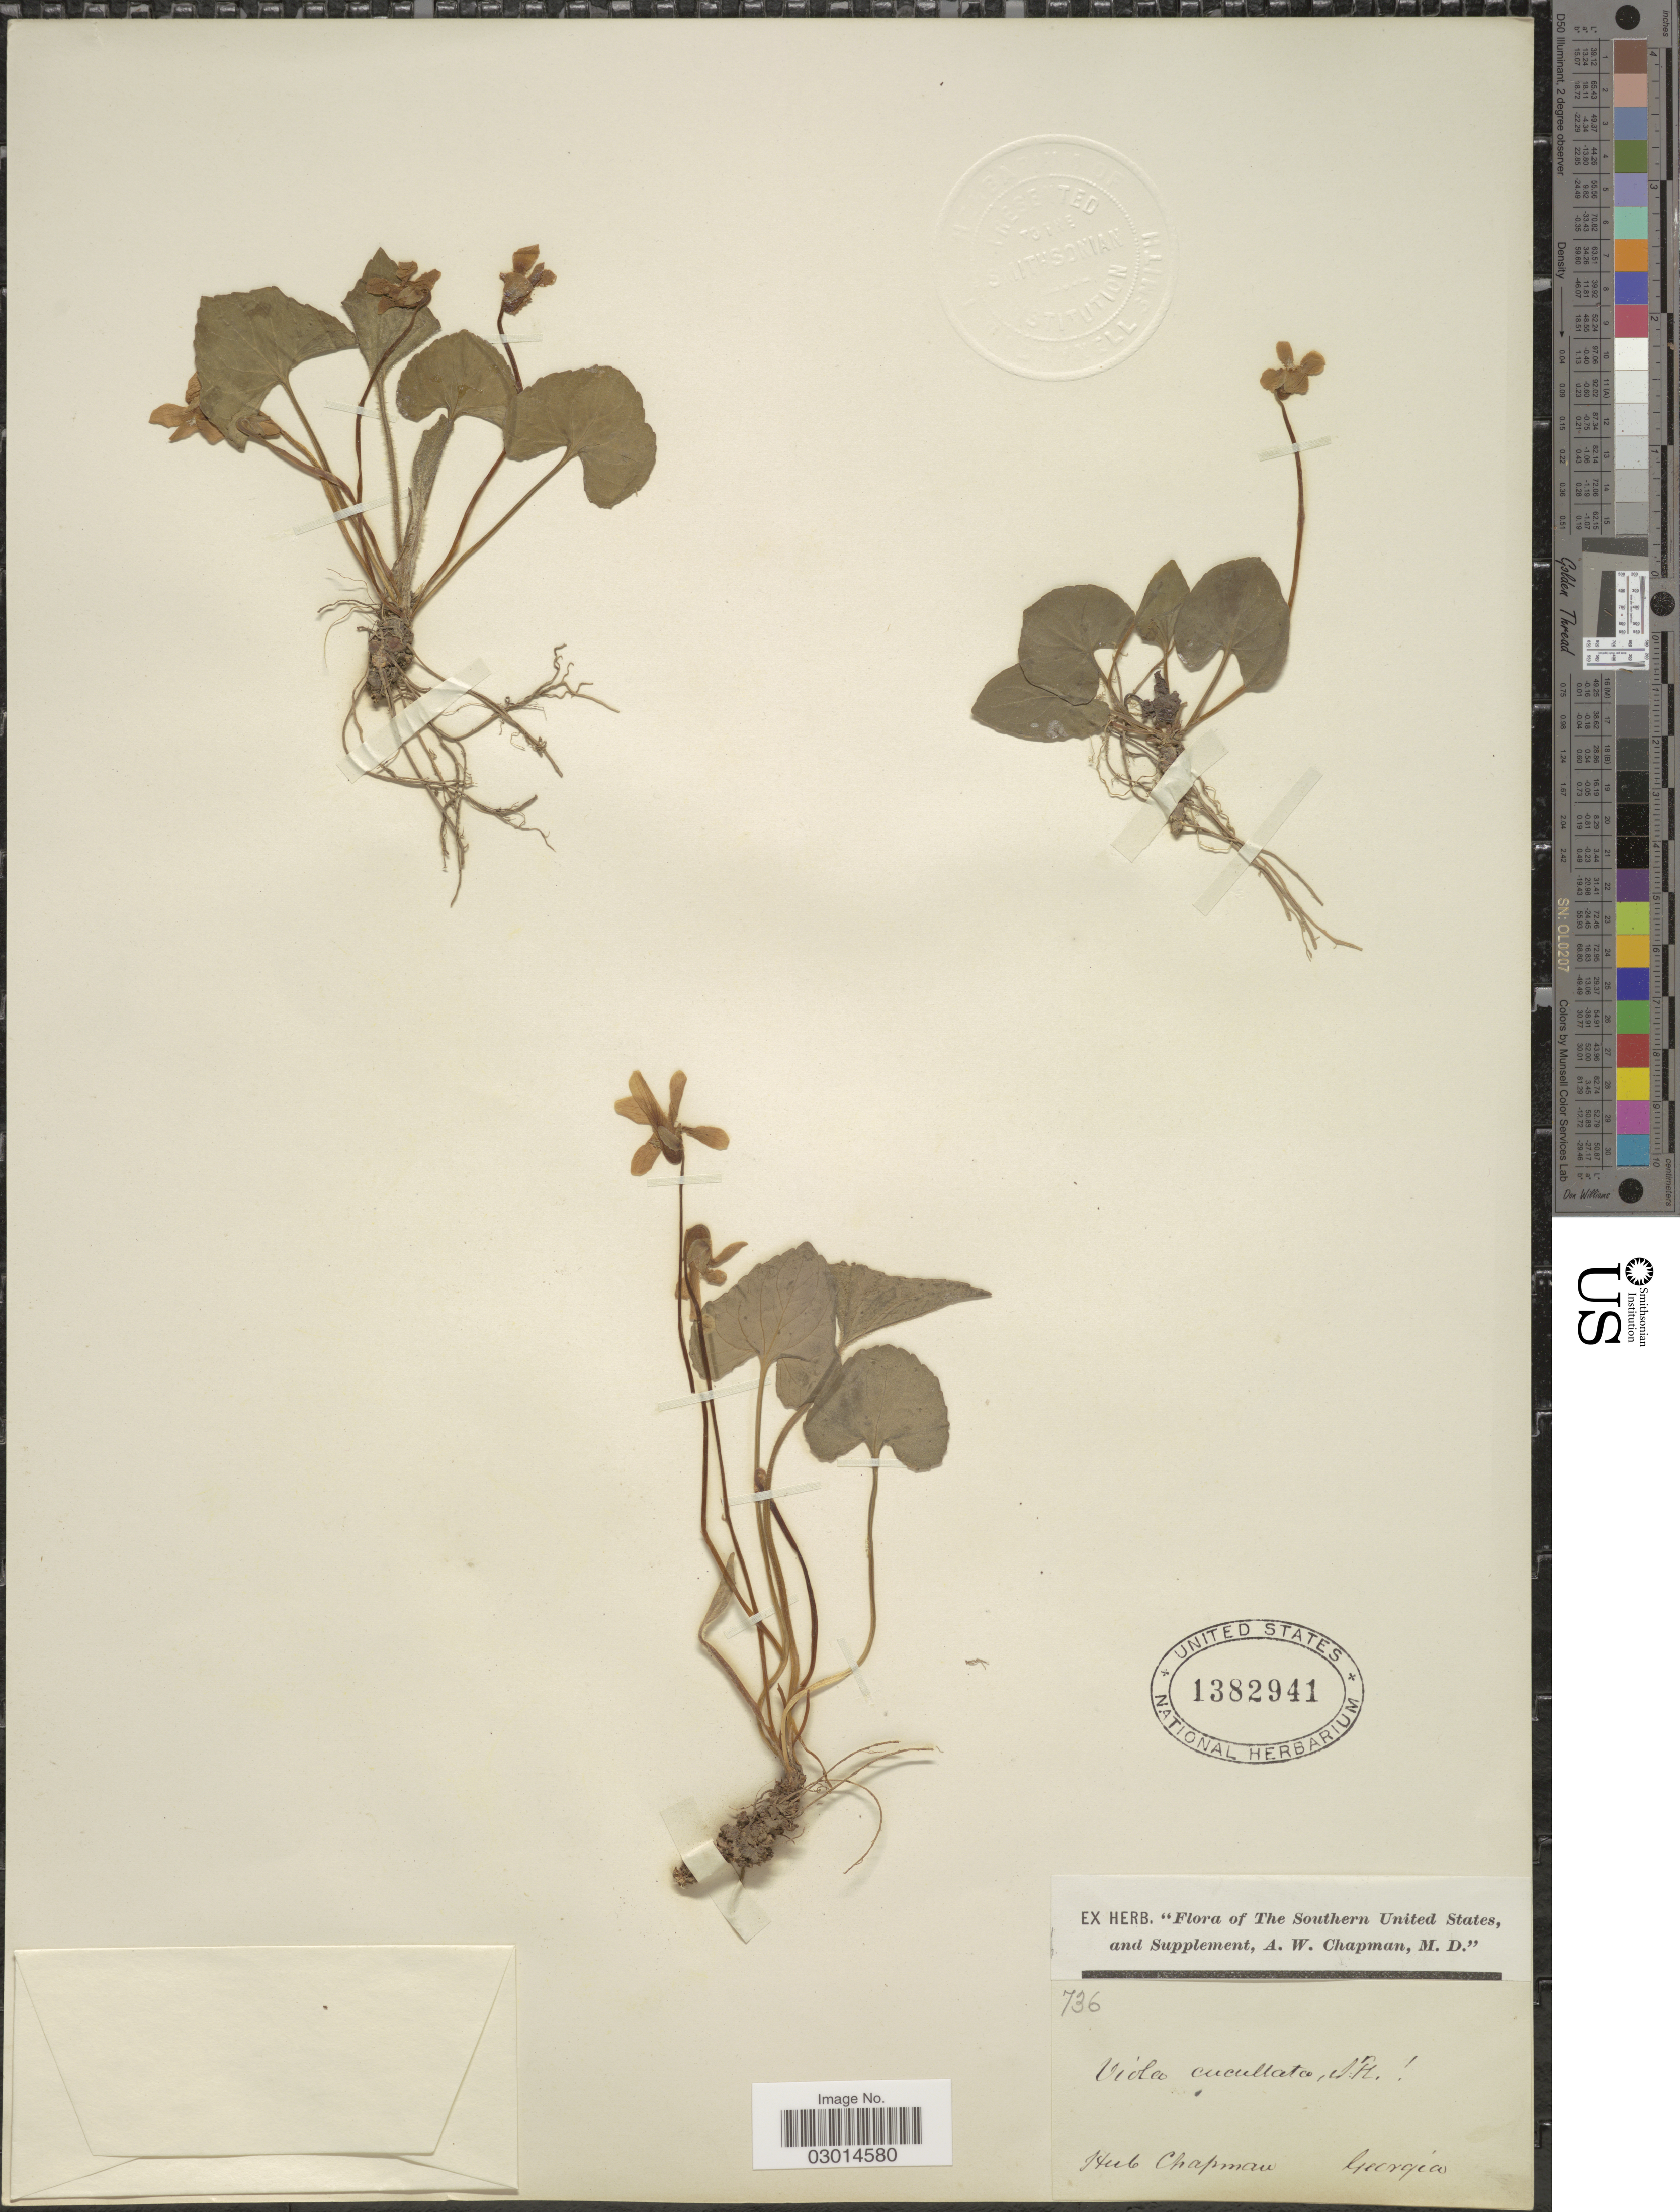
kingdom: Plantae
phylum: Tracheophyta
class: Magnoliopsida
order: Malpighiales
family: Violaceae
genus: Viola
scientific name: Viola cucullata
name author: Aiton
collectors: ex herb. A.W. Chapman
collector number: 736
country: United States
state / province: Georgia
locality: The Southern United States, and supplement.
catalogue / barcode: US 1382941